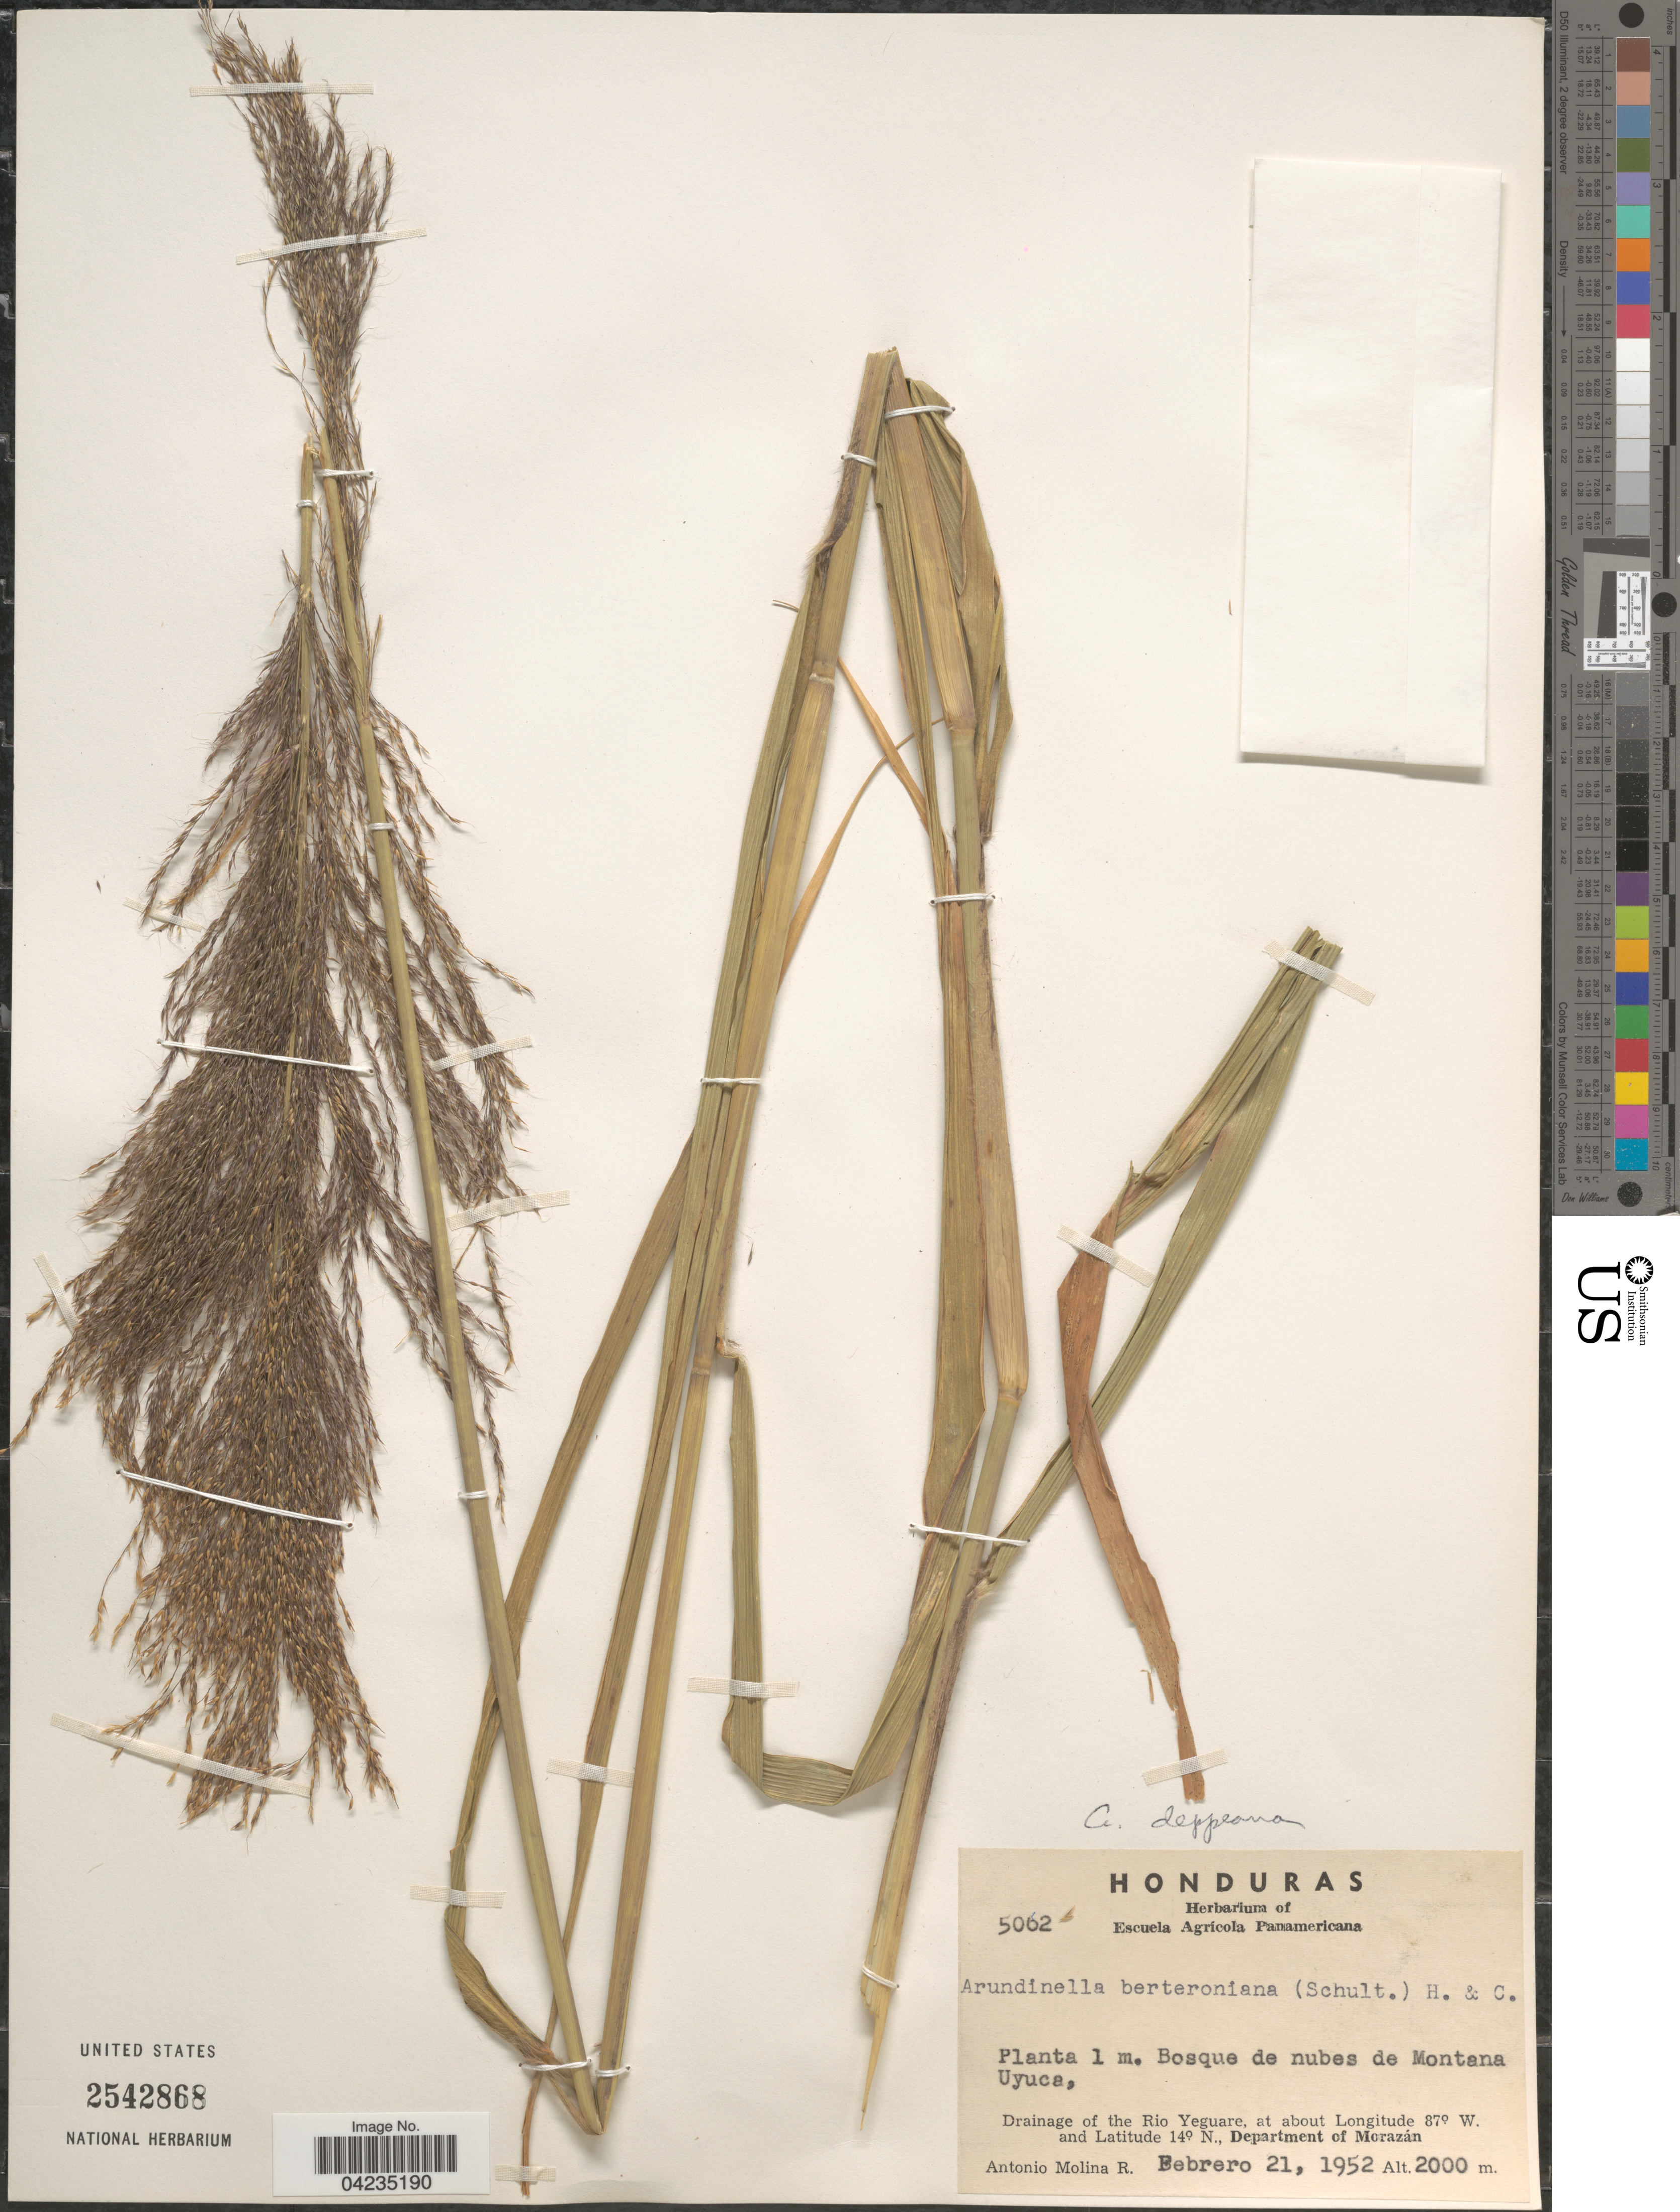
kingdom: Plantae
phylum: Tracheophyta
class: Liliopsida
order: Poales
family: Poaceae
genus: Arundinella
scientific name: Arundinella deppeana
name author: Nees ex Steud.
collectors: A. Molina R.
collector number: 5062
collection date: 1952-02-21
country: Honduras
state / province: Fco. Morazán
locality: Bosque de nubes de Montana Uyuca, Drainage of the Rio Yeguare, Department of Morazán.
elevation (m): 2000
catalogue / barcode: US 2542868